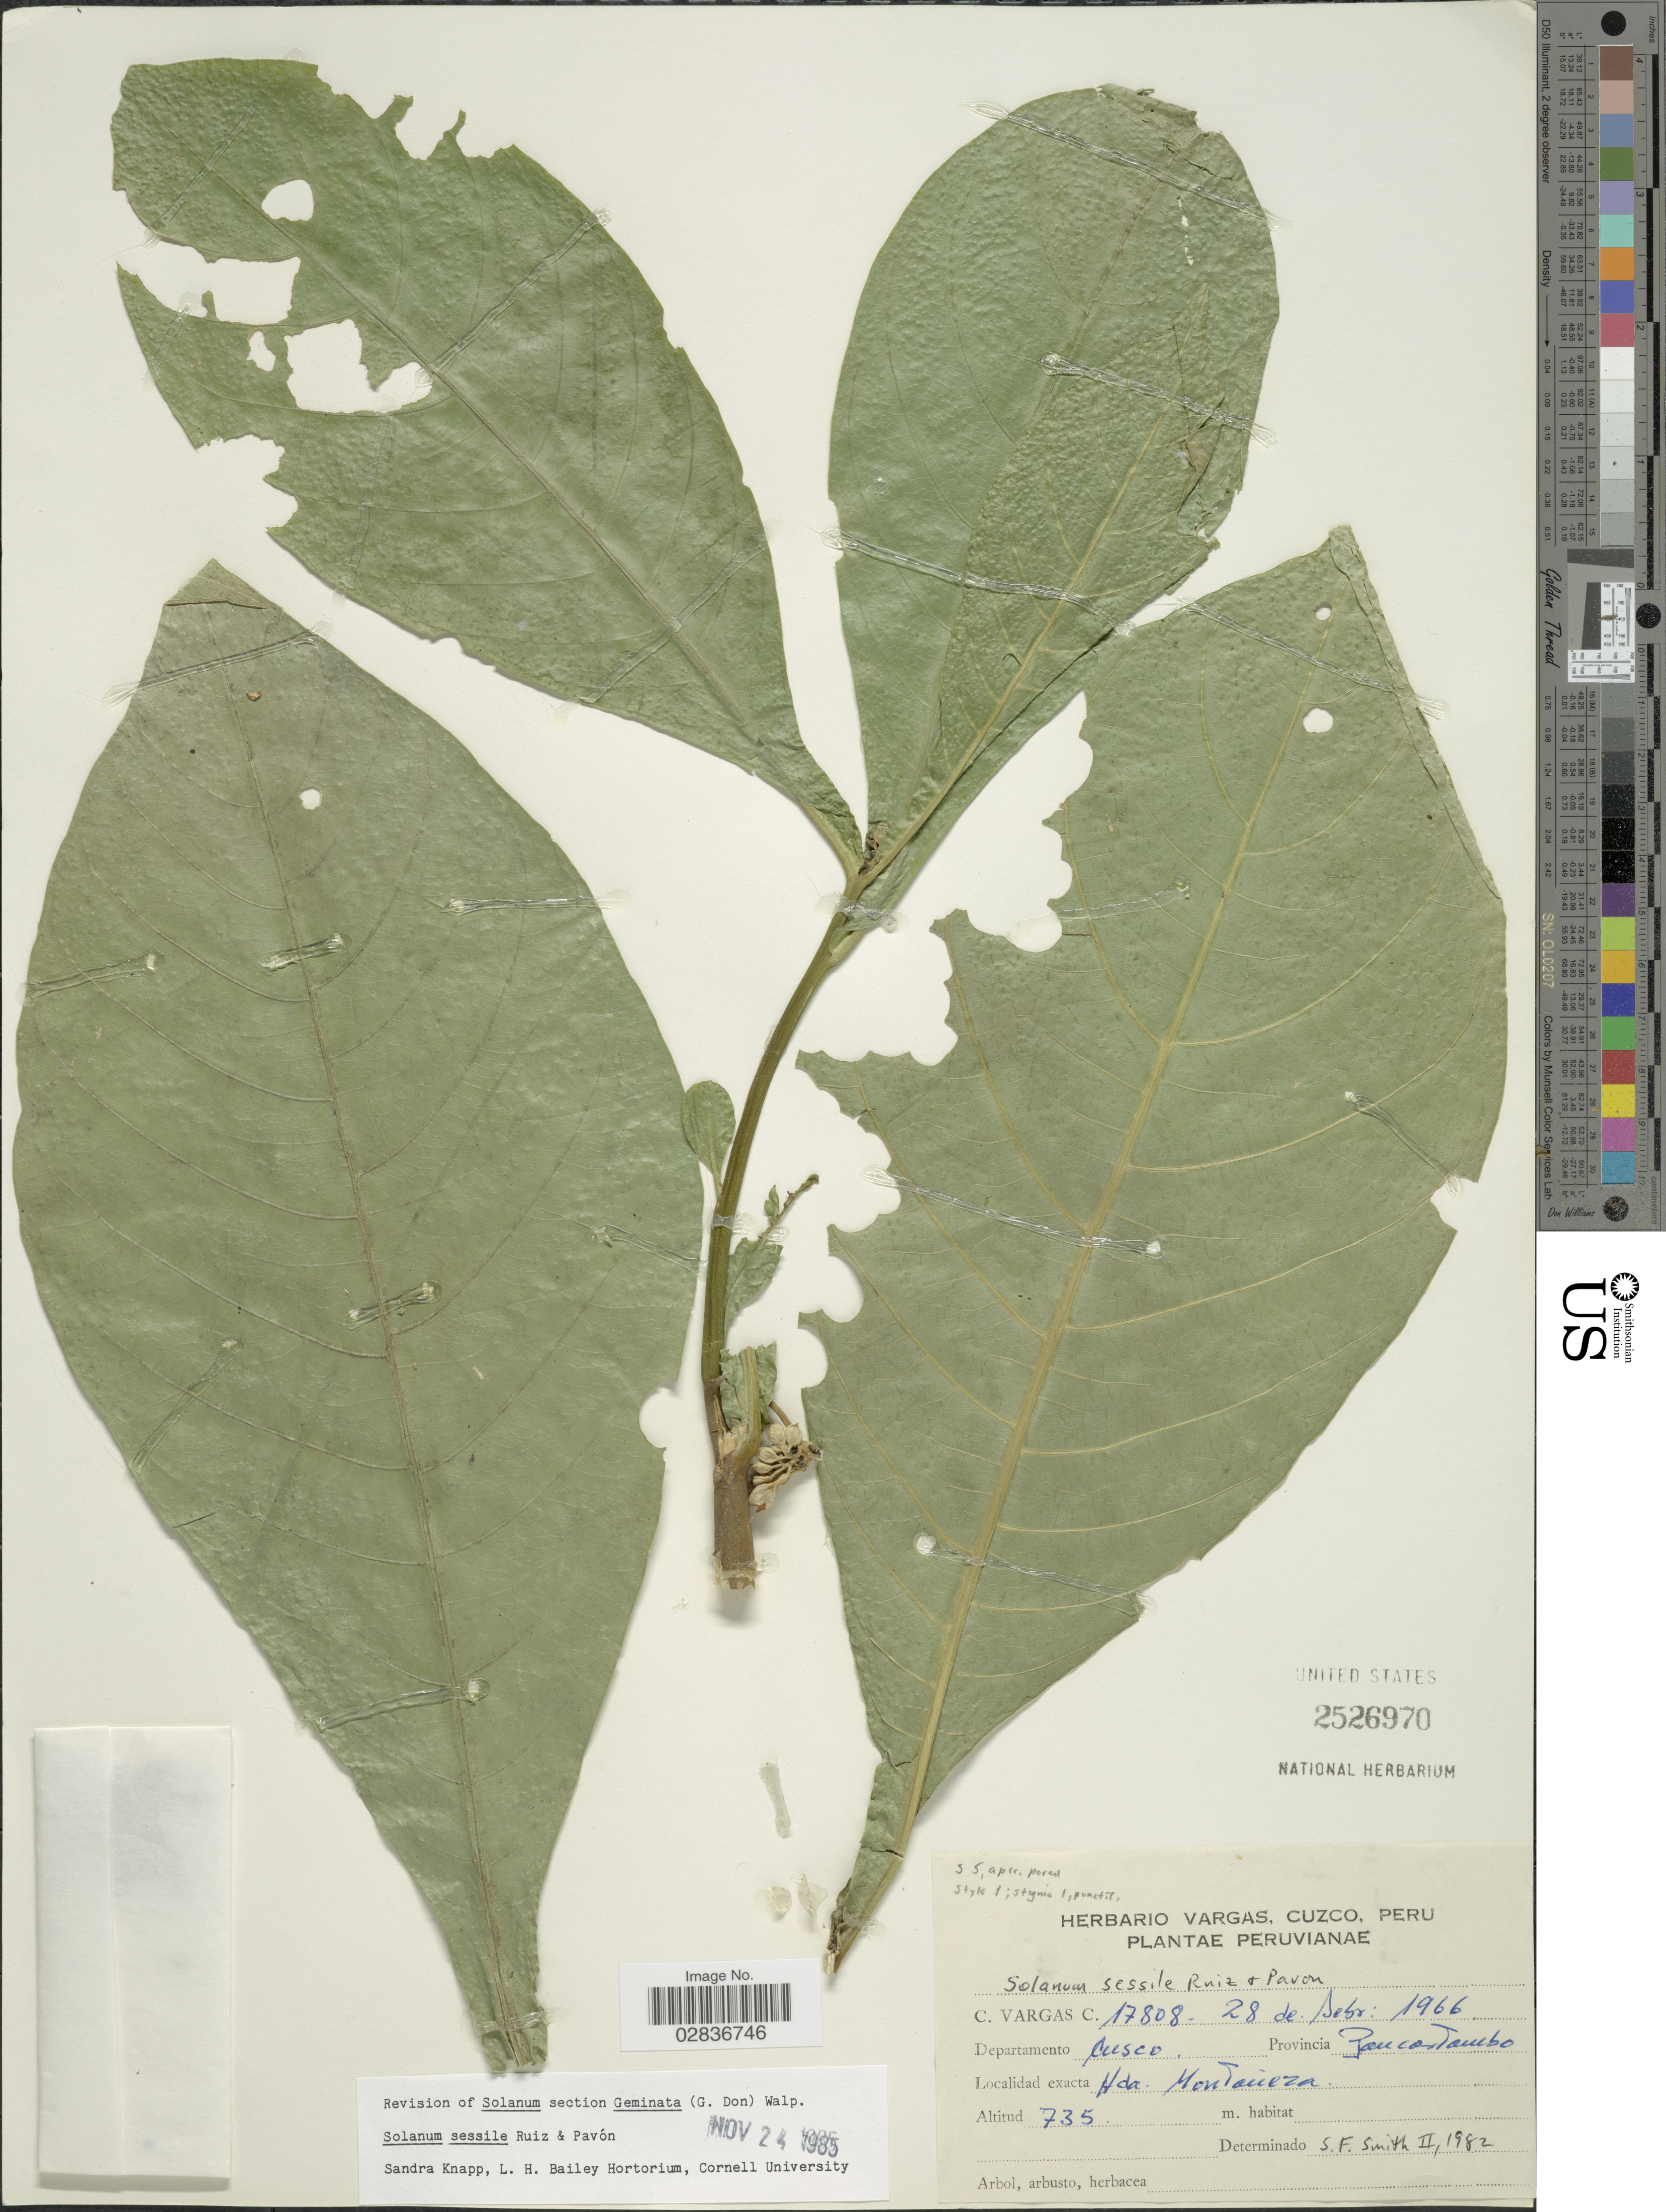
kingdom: Plantae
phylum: Tracheophyta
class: Magnoliopsida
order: Solanales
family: Solanaceae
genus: Solanum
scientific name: Solanum sessile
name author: Ruiz & Pav.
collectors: C. Vargas Calderón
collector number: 17808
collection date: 1966-02-28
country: Peru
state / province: Cusco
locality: Departamento Cusco. Provincia Paucartambo. Hda. Montaneza.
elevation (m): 735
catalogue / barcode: US 2526970